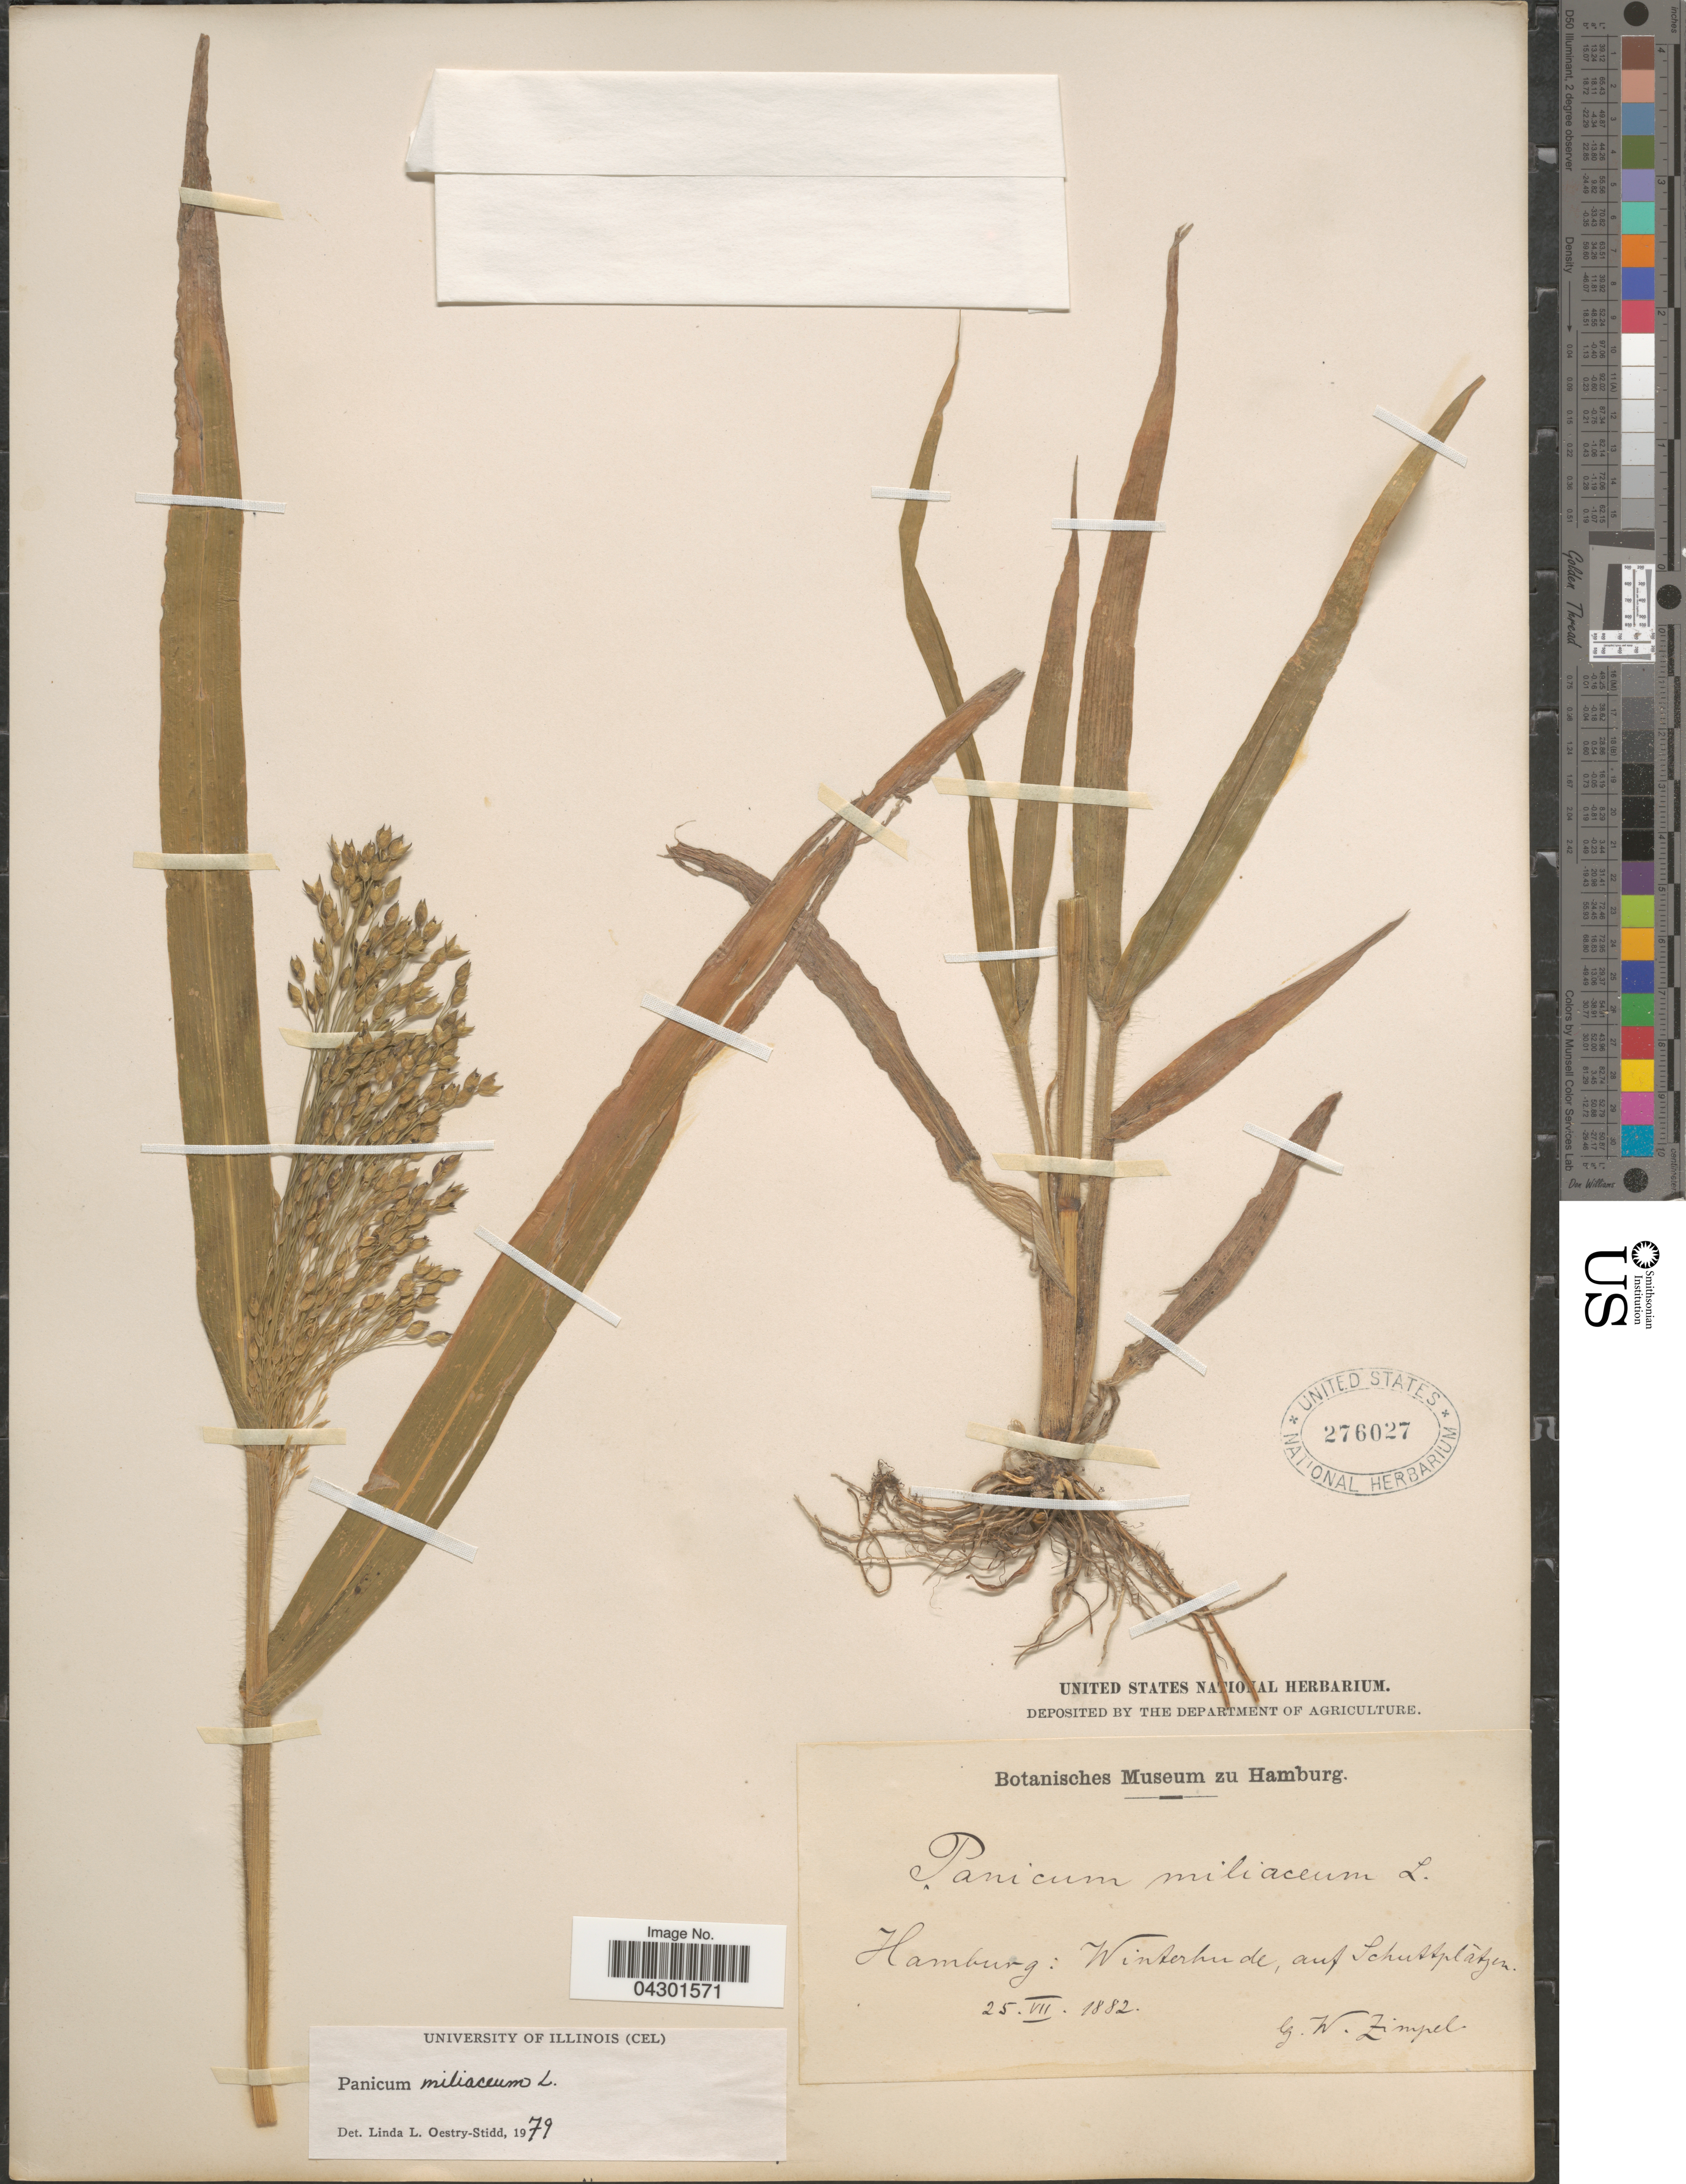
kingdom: Plantae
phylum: Tracheophyta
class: Liliopsida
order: Poales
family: Poaceae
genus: Panicum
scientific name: Panicum miliaceum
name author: L.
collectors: G. Zimpel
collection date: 1882-07-25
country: Germany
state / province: Hamburg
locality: Winterhude, auf Schuttplatzen.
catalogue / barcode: US 276027